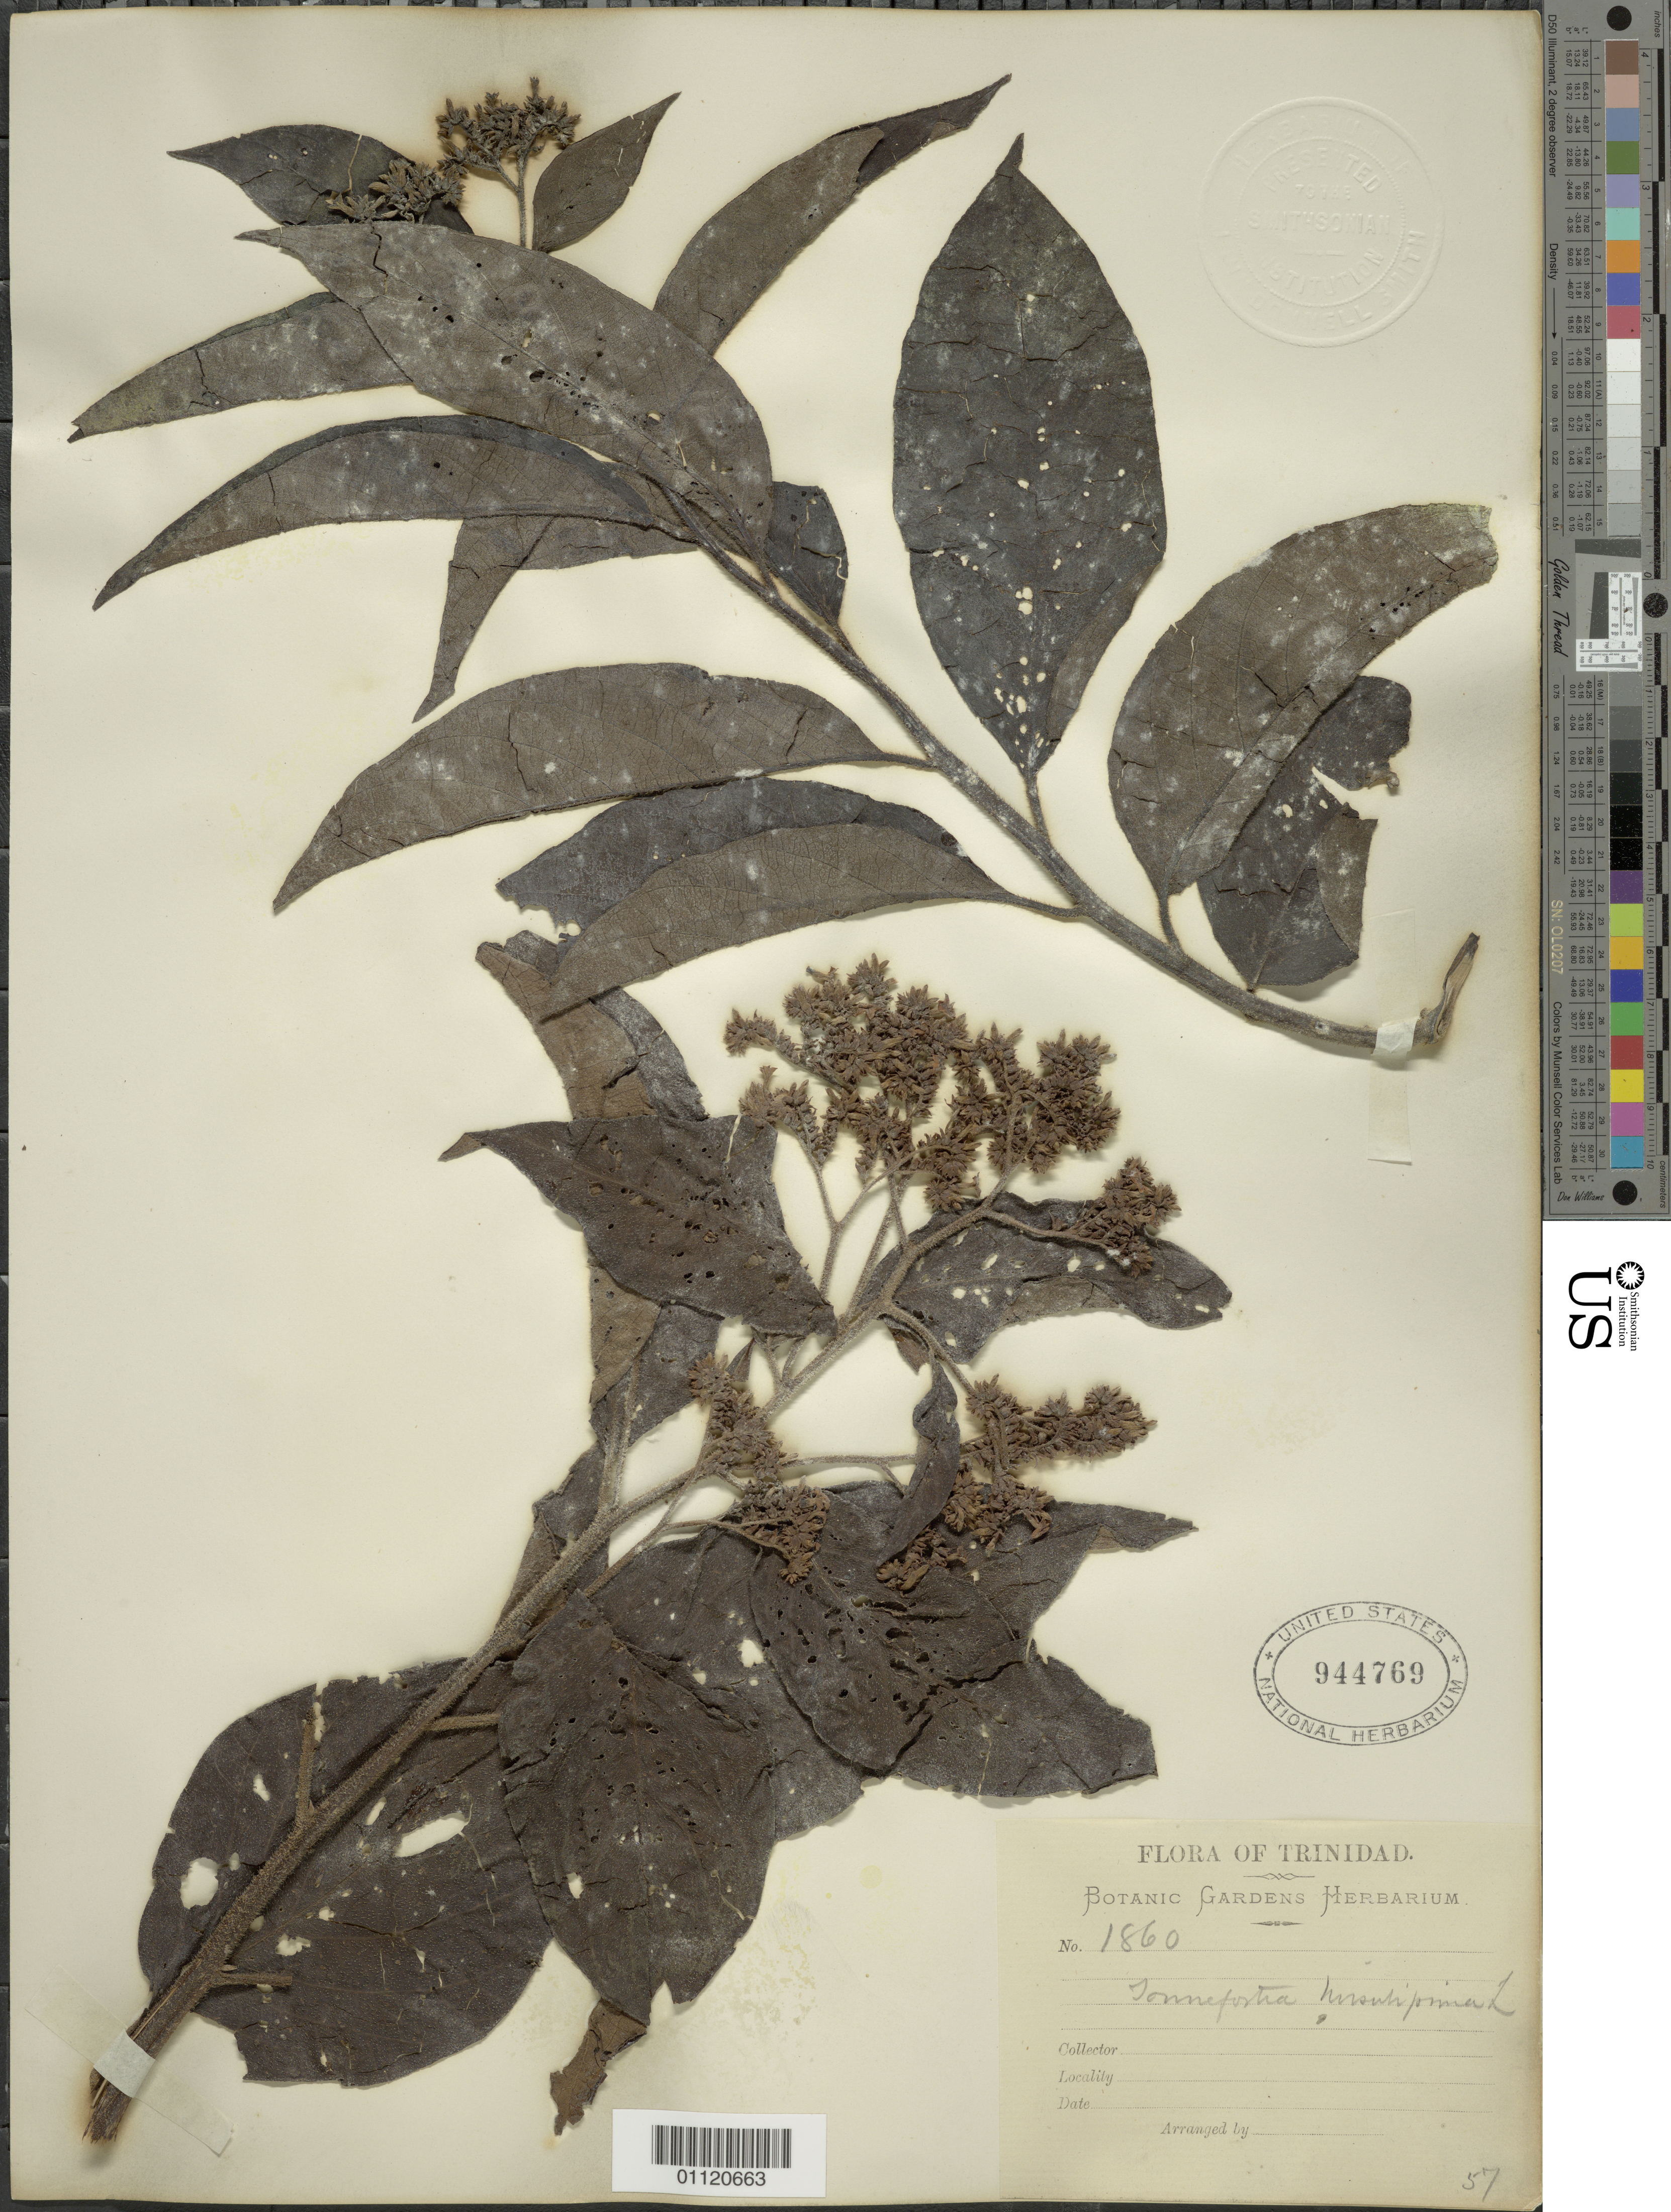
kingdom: Plantae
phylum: Tracheophyta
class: Magnoliopsida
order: Boraginales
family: Heliotropiaceae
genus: Tournefortia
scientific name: Tournefortia hirsutissima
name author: L.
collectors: Botanic Gardens Herbarium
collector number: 1860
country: Trinidad and Tobago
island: Trinidad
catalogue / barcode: US 944769